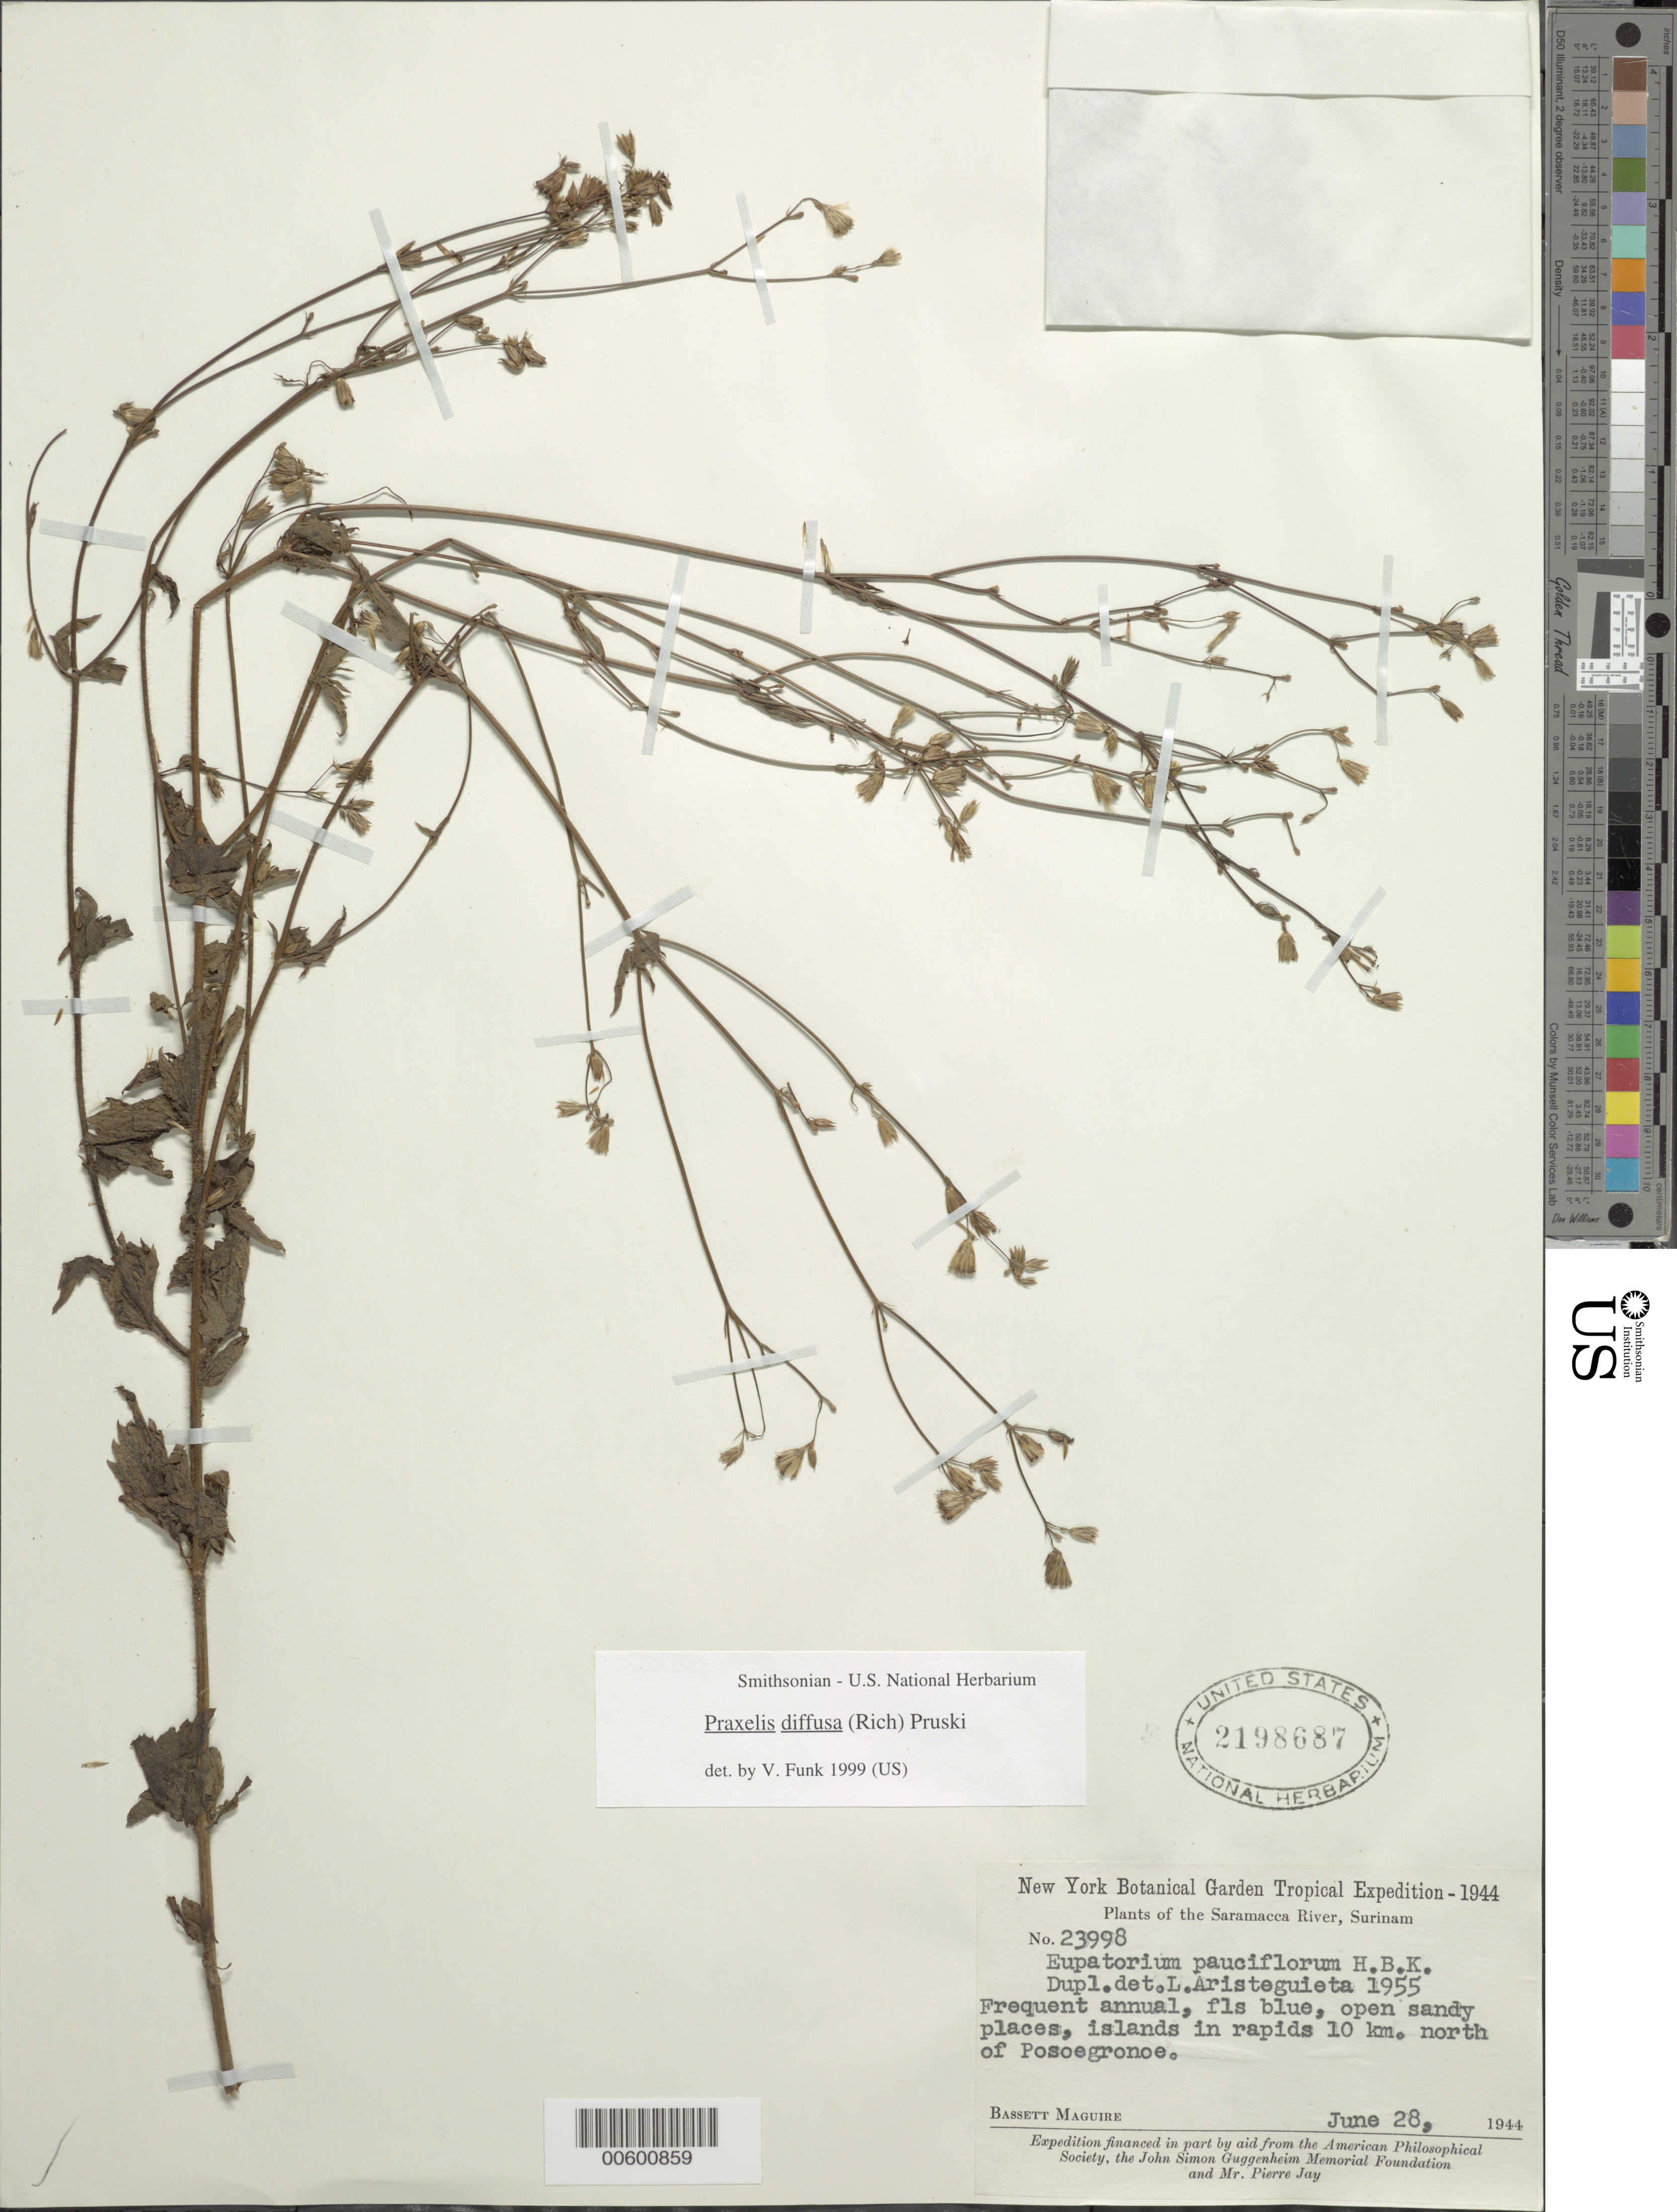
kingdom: Plantae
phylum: Tracheophyta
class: Magnoliopsida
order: Asterales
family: Asteraceae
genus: Praxelis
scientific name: Praxelis diffusa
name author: (Rich.) Pruski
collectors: B. Maguire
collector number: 23998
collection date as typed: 28-Jun-44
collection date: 1944-06-28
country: Suriname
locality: Saramacca River, 10 mi. N of Posoegronoe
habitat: Open sandy places, islands in rapids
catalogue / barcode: US 2198687